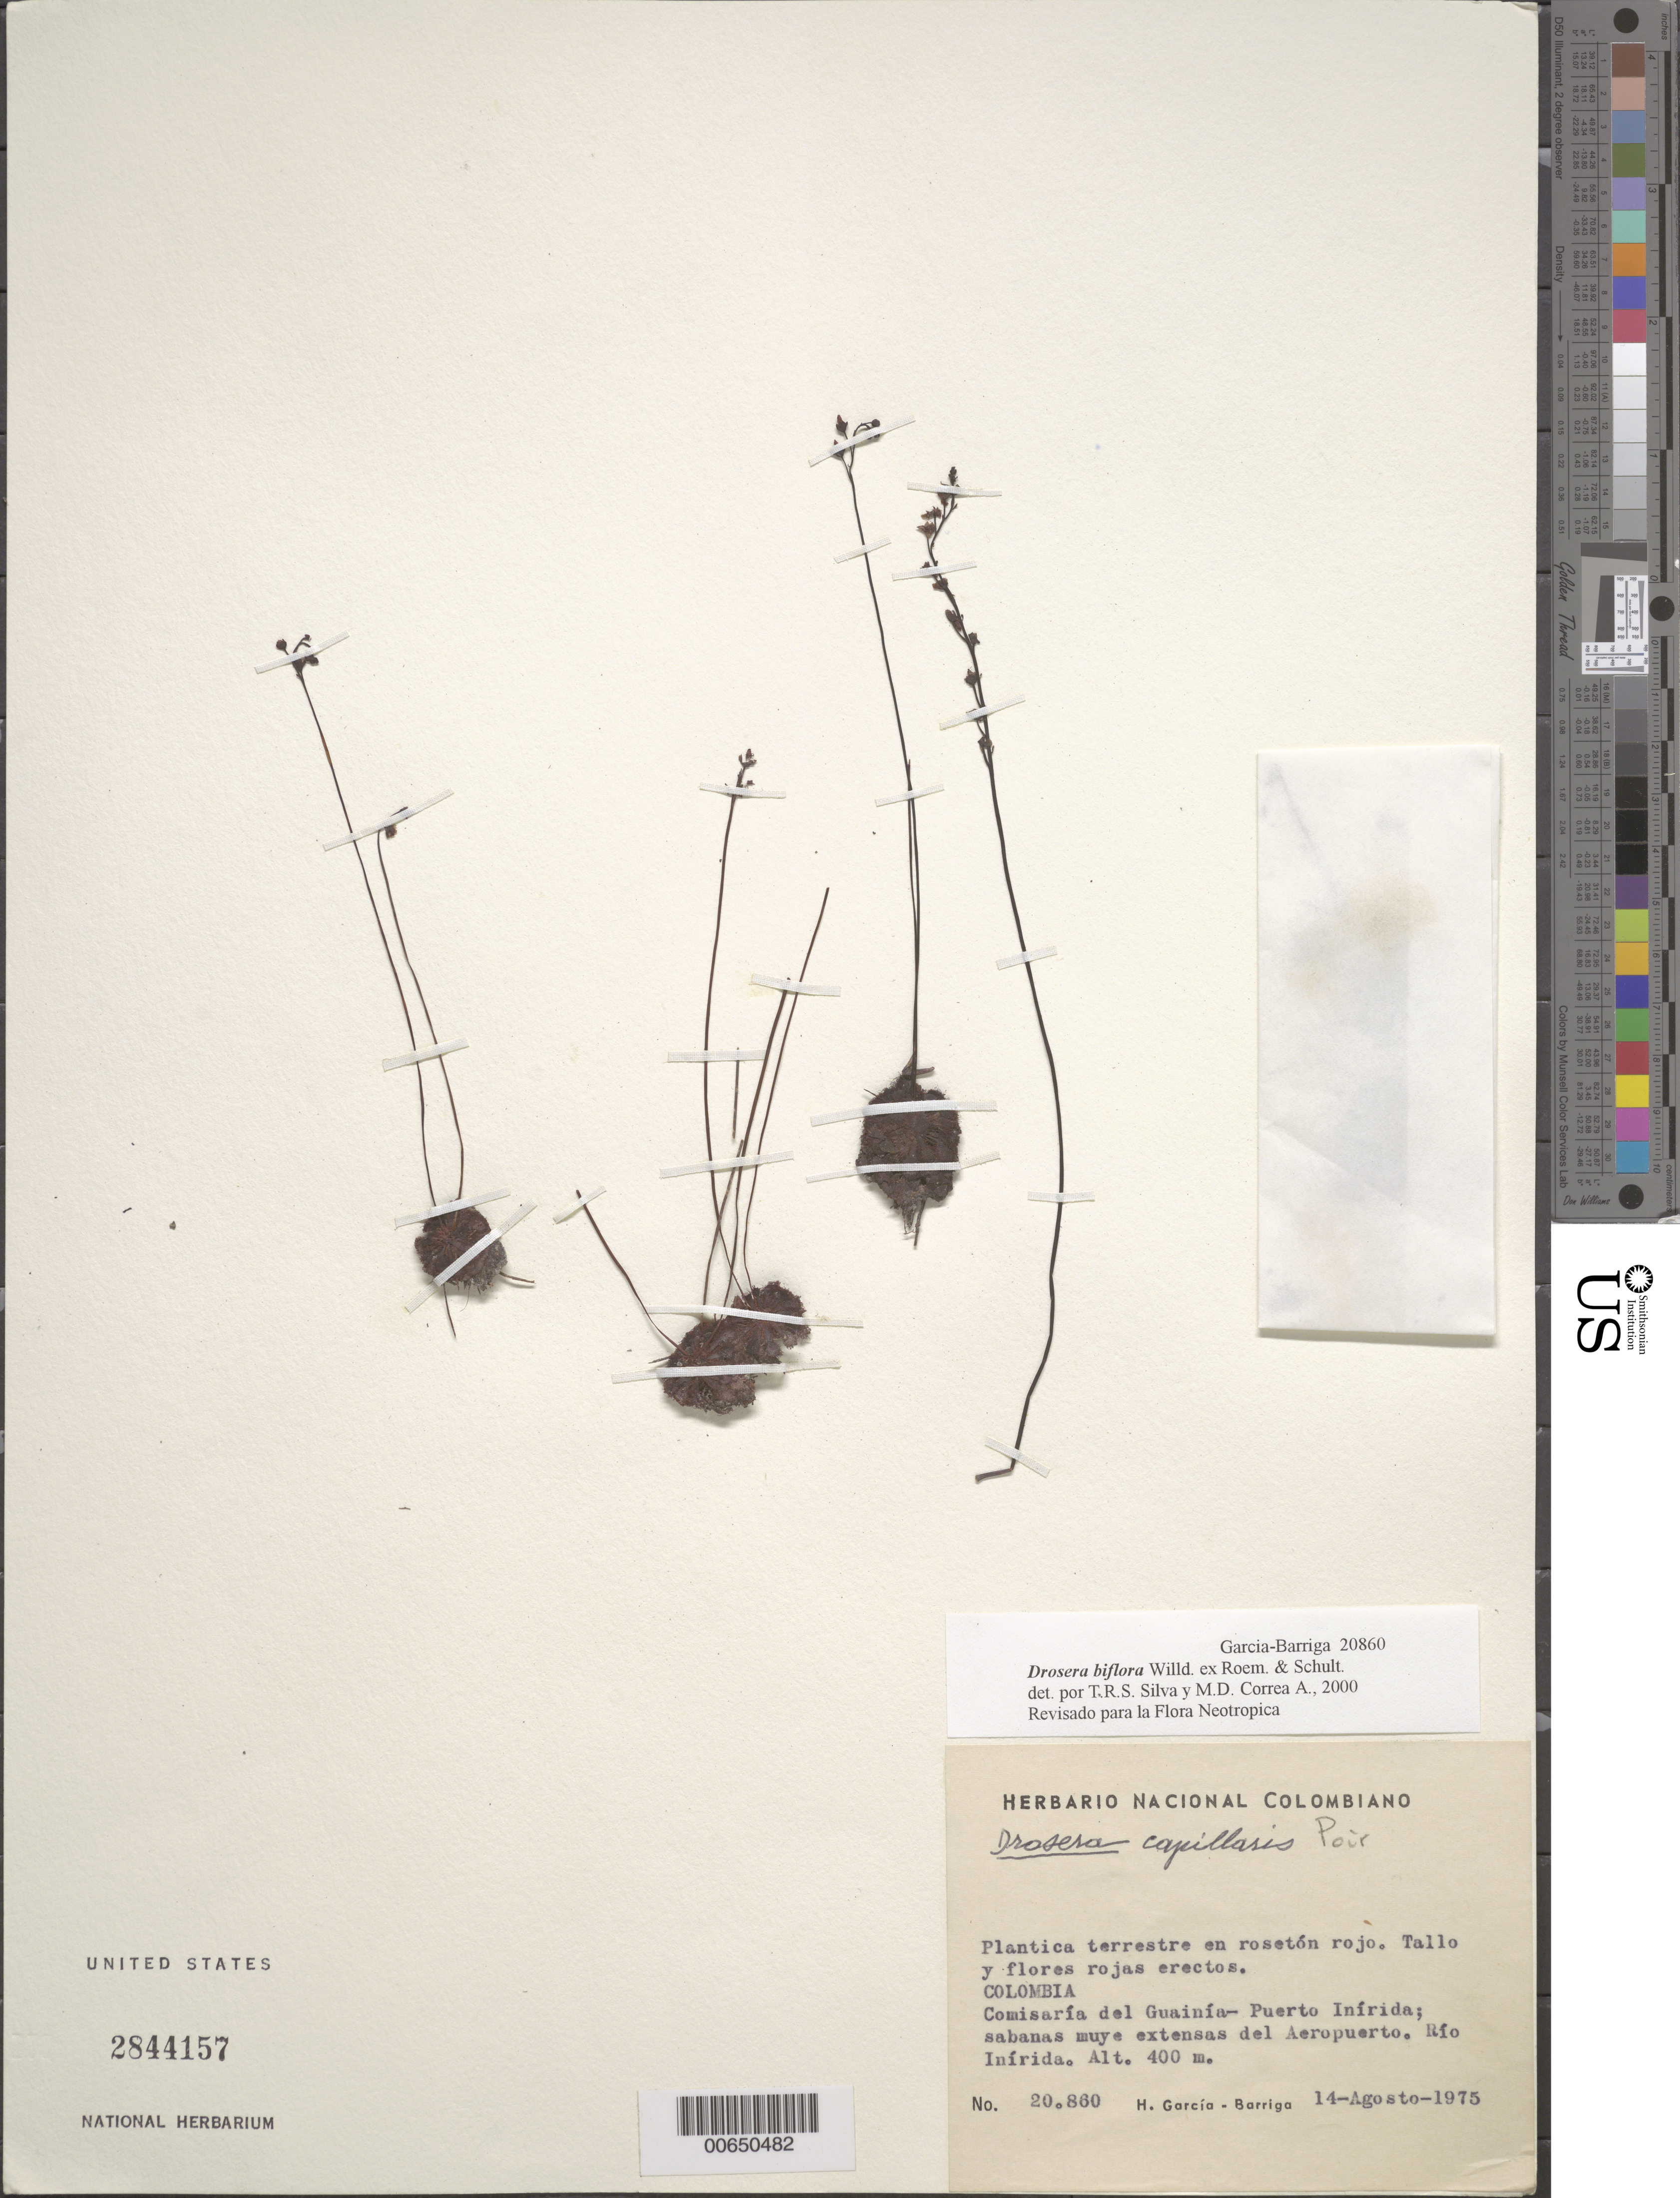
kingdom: Plantae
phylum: Tracheophyta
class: Magnoliopsida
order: Caryophyllales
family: Droseraceae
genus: Drosera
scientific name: Drosera biflora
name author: Willd. ex Roem. & Schult.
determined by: Silva, T. R. S. & Correa A. , M. D.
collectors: H. García Barriga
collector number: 20860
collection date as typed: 14 Aug 1975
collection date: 1975-08-14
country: Colombia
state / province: Guainía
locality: Puerto Inírida; Río Inírida.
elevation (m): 400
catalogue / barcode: US 2844157